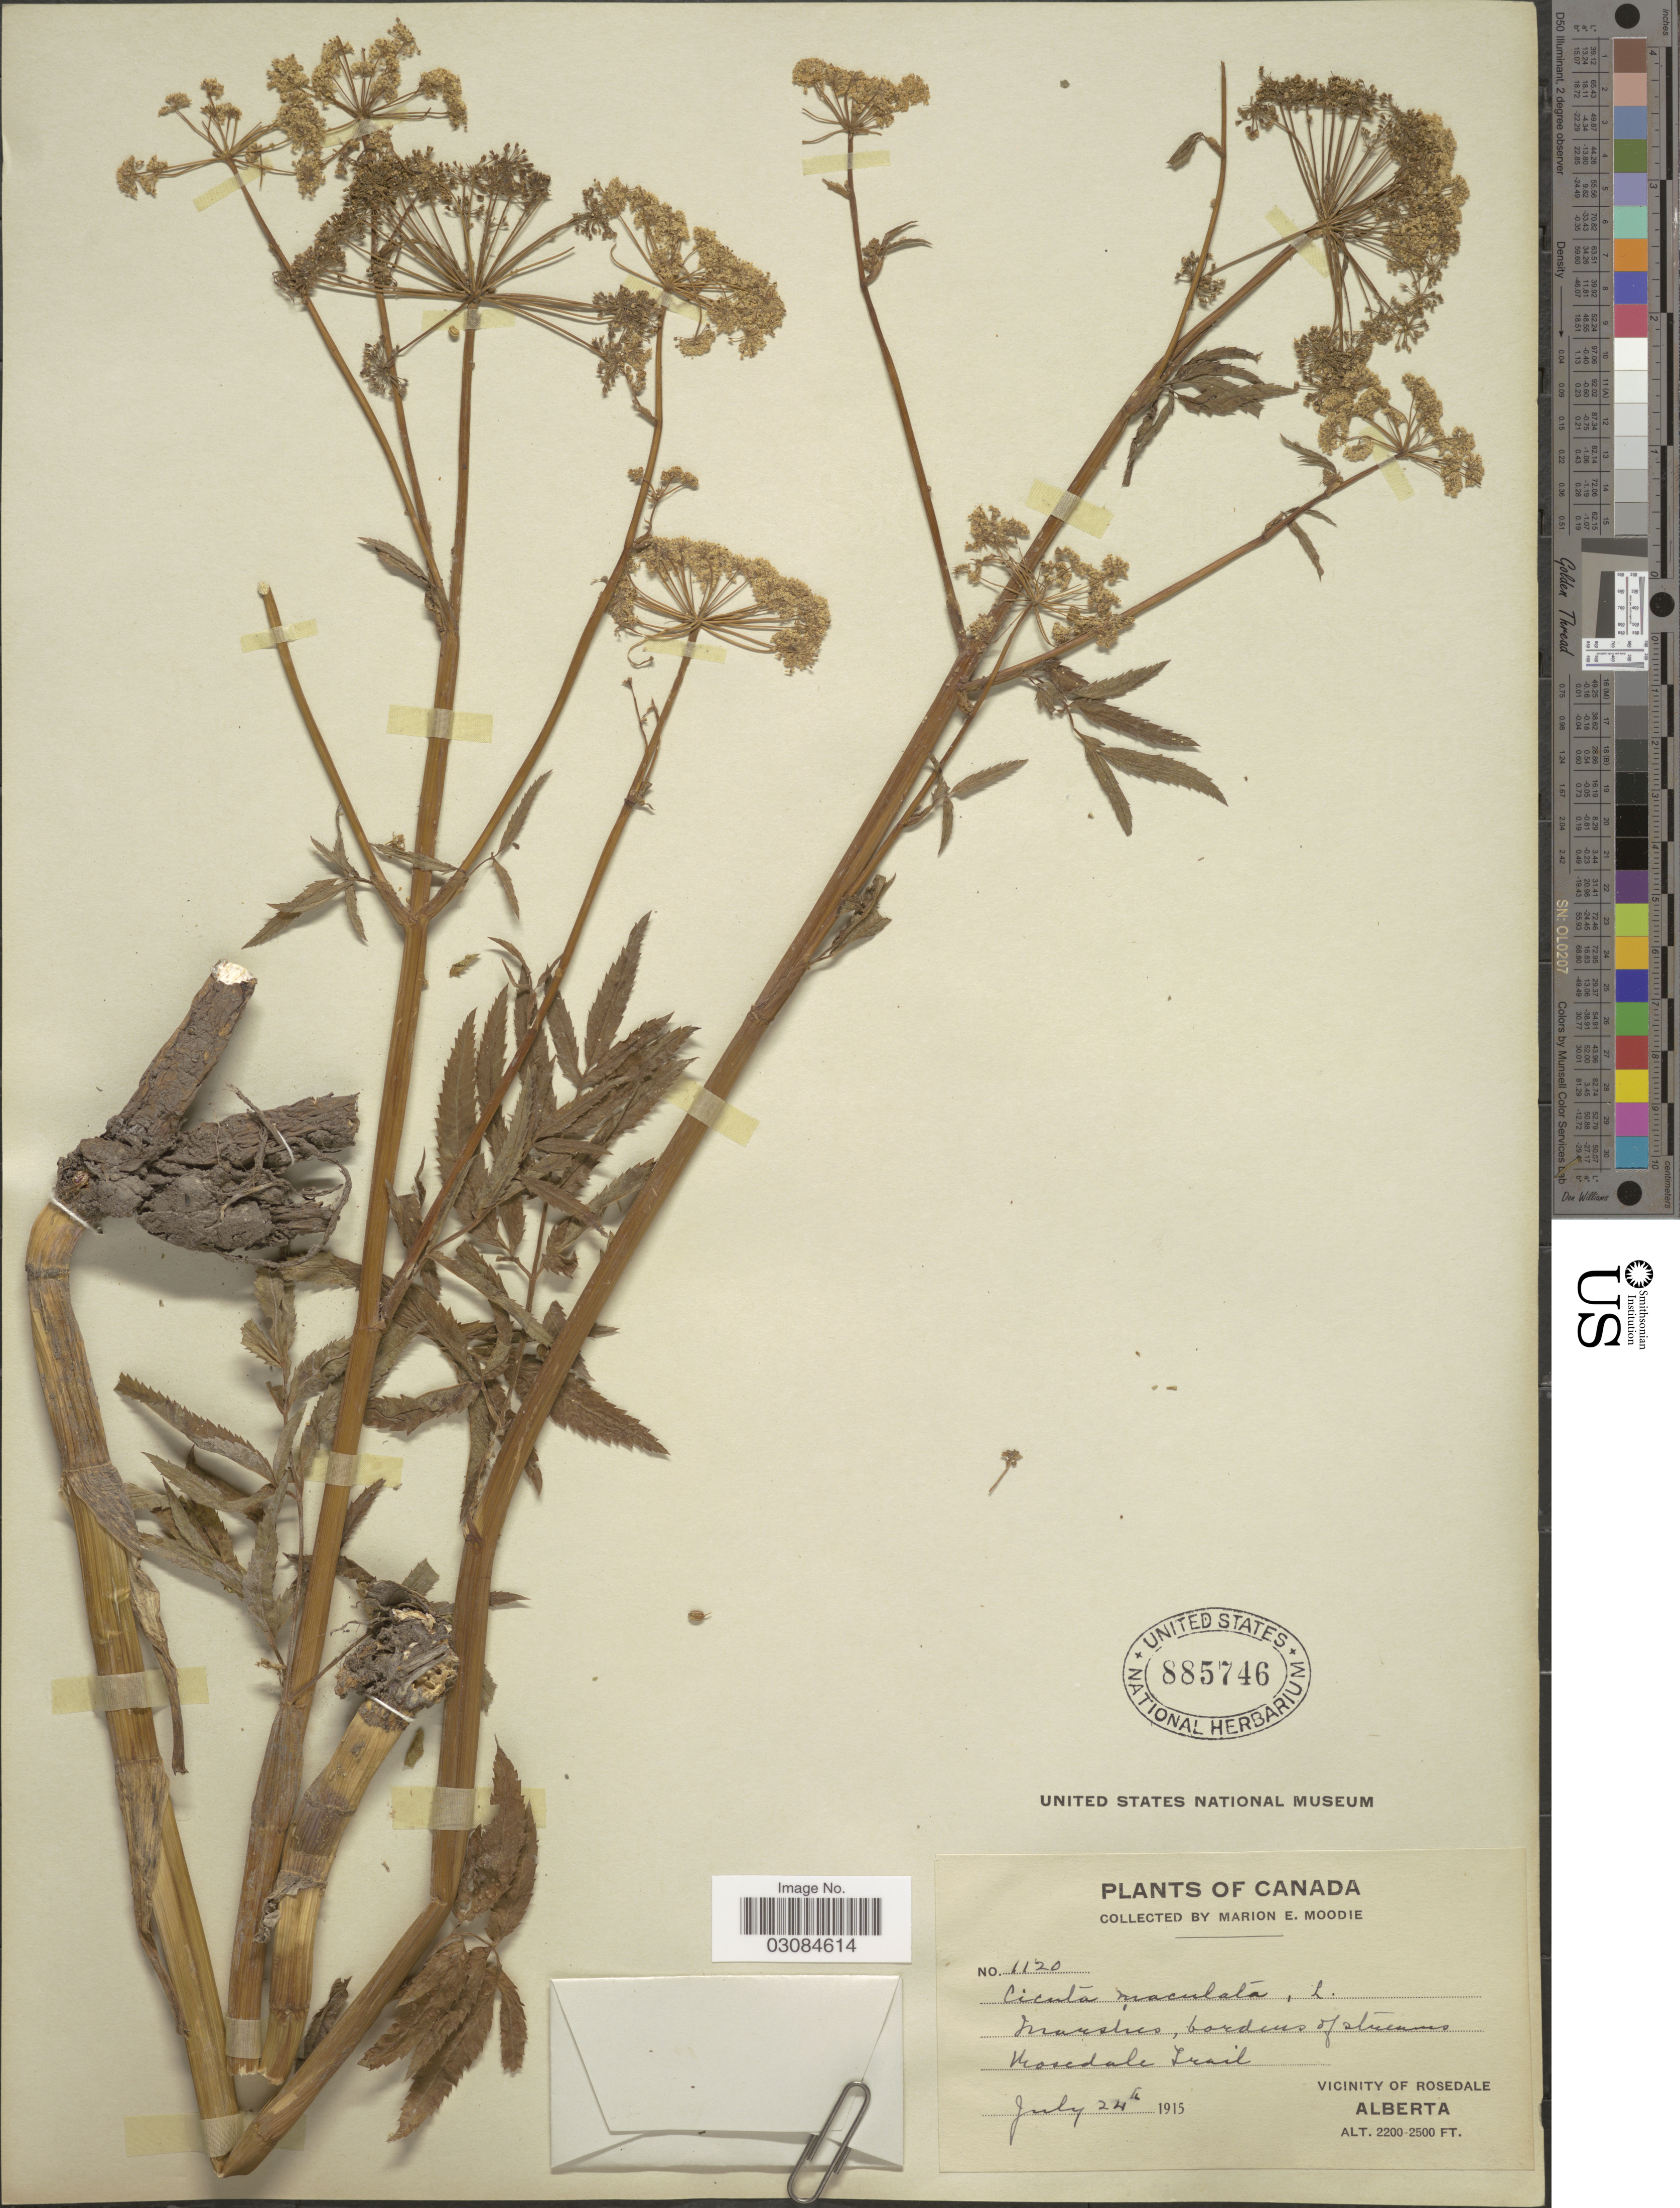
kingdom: Plantae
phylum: Tracheophyta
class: Magnoliopsida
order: Apiales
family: Apiaceae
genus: Cicuta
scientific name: Cicuta occidentalis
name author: Greene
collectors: M. E. Moodie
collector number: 1120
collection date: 1915-07-24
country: Canada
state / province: Alberta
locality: Marshes, borders of streams Rosedale Trail. Vicinity of Rosedale.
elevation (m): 671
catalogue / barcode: US 885746